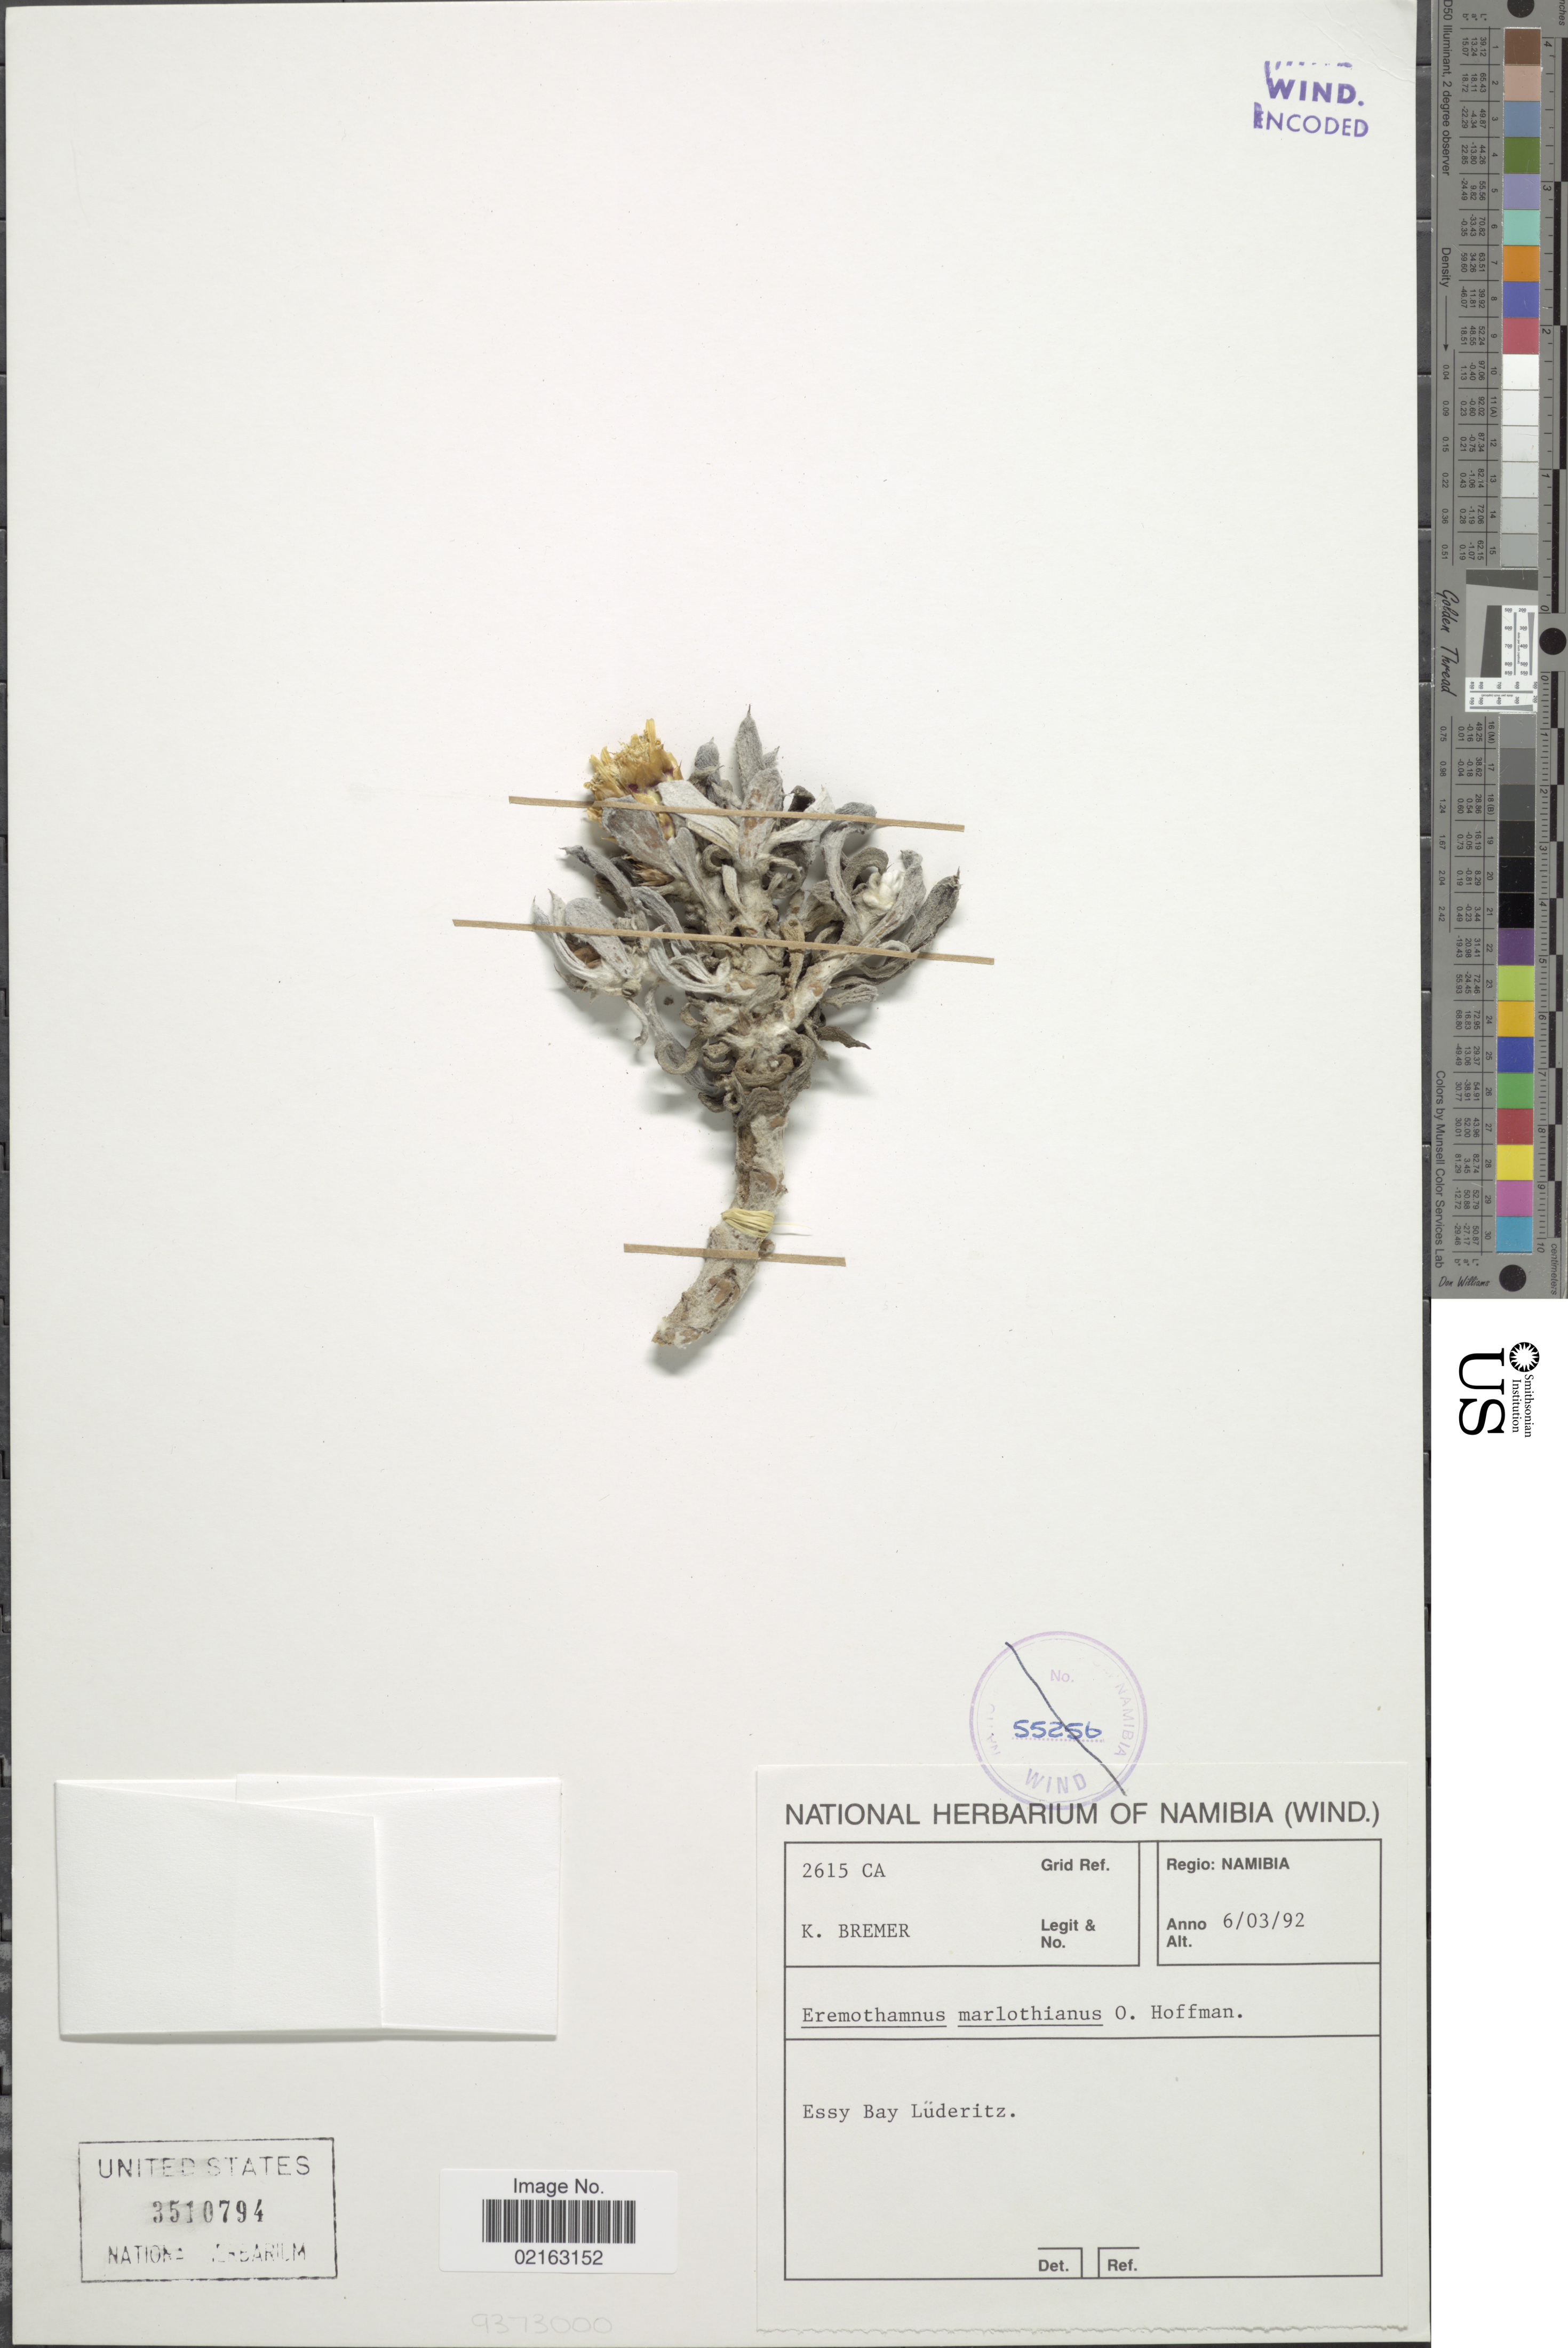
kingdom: Plantae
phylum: Tracheophyta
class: Magnoliopsida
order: Asterales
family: Asteraceae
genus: Eremothamnus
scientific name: Eremothamnus marlothianus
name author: O. Hoffm.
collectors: K. Bremer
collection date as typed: Transcribed d/m/y: 6/3/92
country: Namibia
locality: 2615 CA. Namibia. Essy Bay Lüderitz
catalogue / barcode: US 3510794